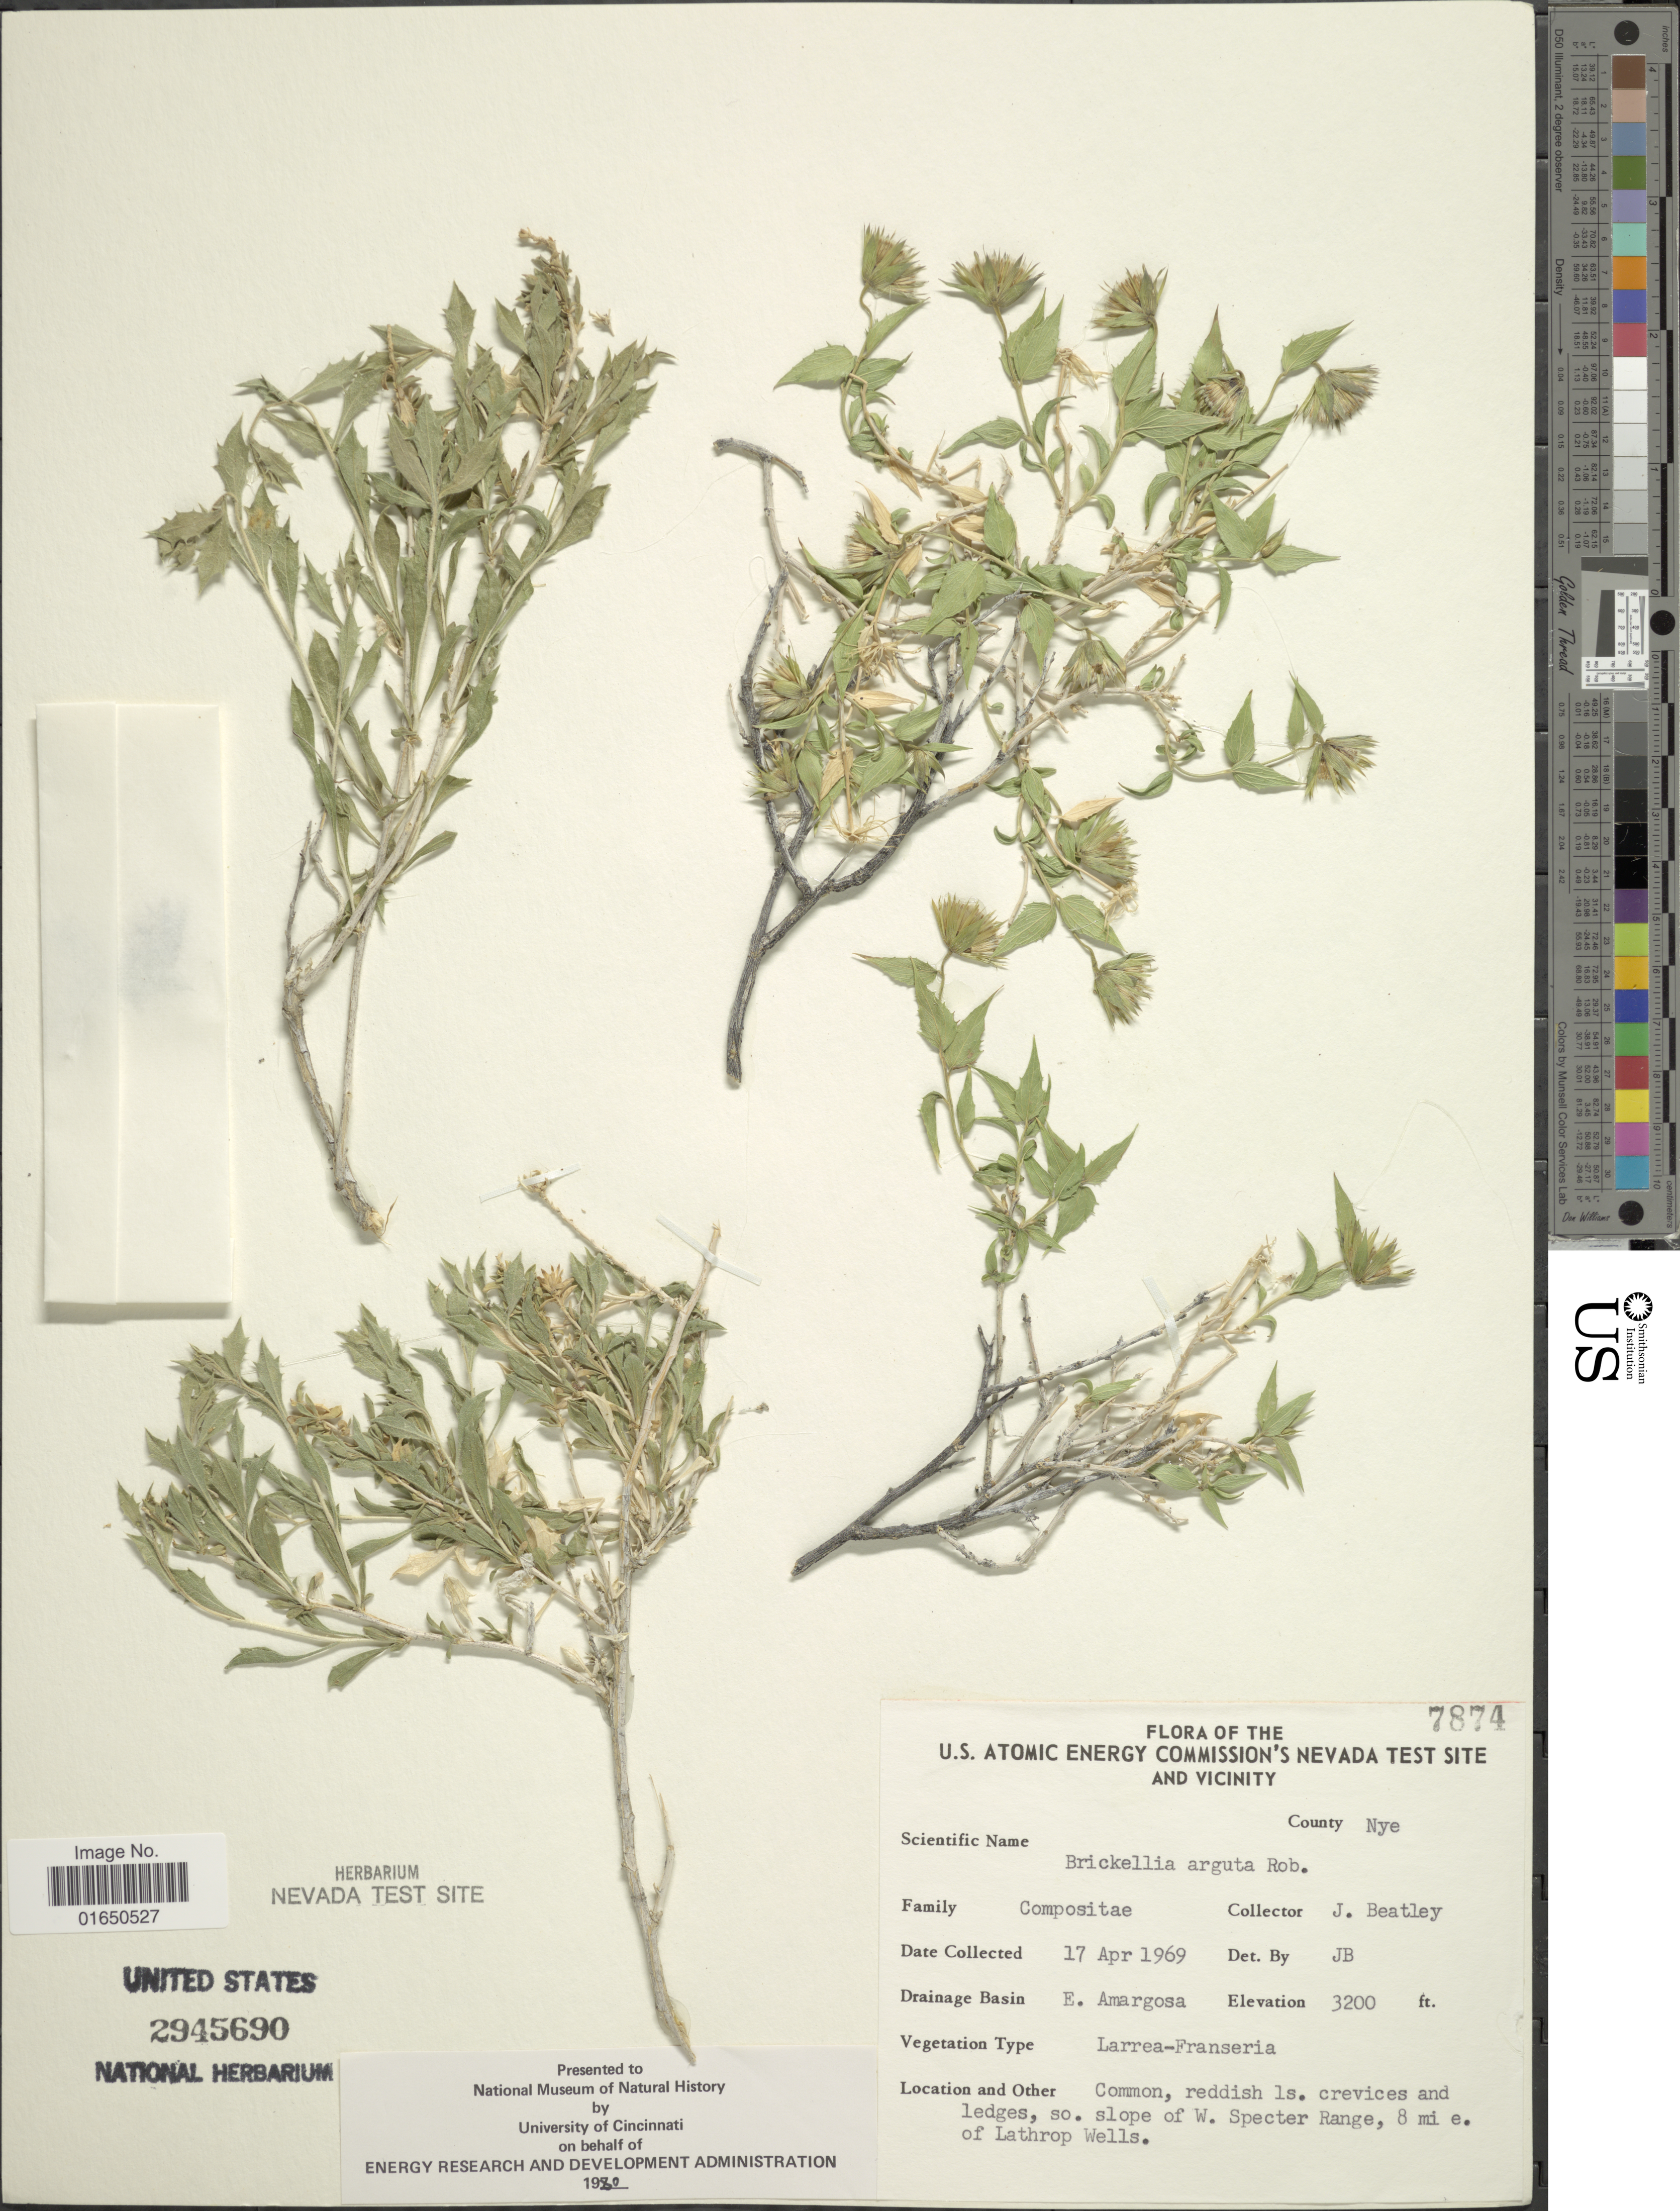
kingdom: Plantae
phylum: Tracheophyta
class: Magnoliopsida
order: Asterales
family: Asteraceae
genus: Brickellia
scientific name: Brickellia arguta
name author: B.L. Rob.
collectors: J. C. Beatley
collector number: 7874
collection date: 1969-04-17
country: United States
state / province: Nevada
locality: U. S. Atomic Energy Commission's Nevada's test site and vicinity. County Nye. Drainage Basin E. Amargosa. reddish 1s. crevices and ledges, so. slope of W. Specter Range, 8 mi e. of Lathrop Wells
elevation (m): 975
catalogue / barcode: US 2945690